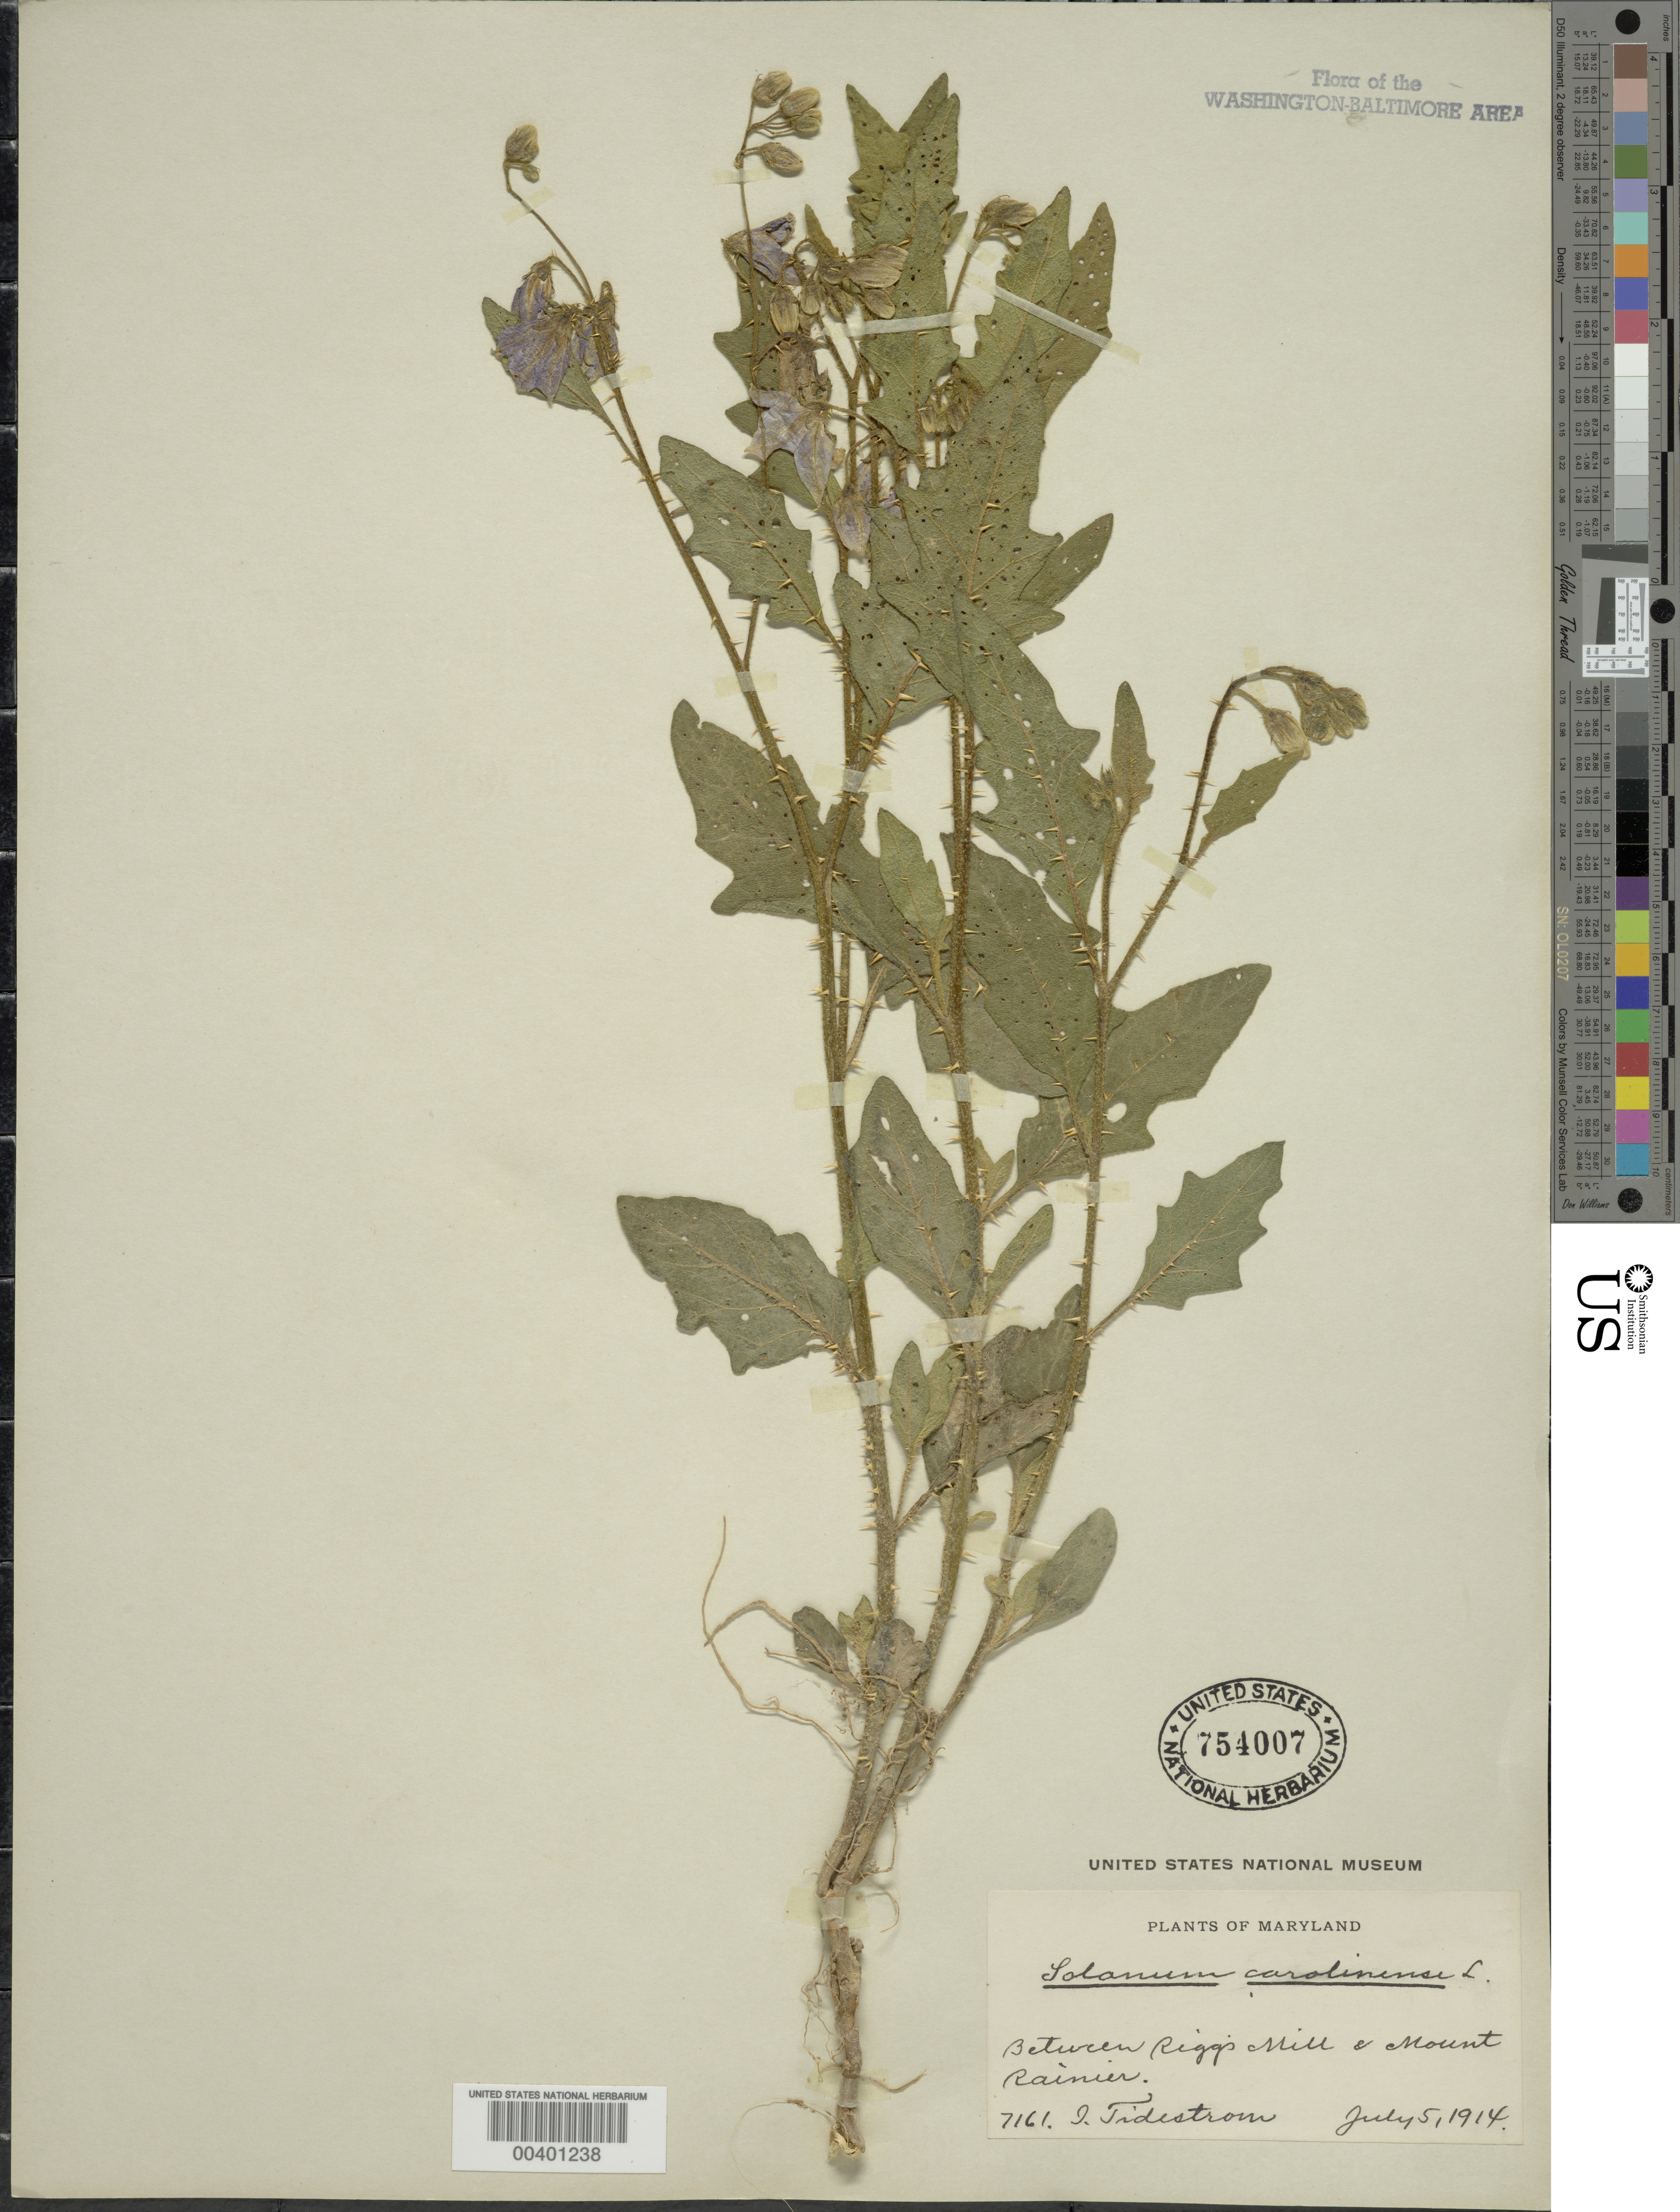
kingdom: Plantae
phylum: Tracheophyta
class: Magnoliopsida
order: Solanales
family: Solanaceae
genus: Solanum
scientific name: Solanum carolinense f. albiflorum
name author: (Kuntze) Benke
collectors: I. F. Tidestrom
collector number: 7161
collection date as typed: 05 Jul 1914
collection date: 1914-07-05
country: United States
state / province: Maryland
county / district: Prince George's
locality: Between Riggs Mill and Mount Rainier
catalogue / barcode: US 754007